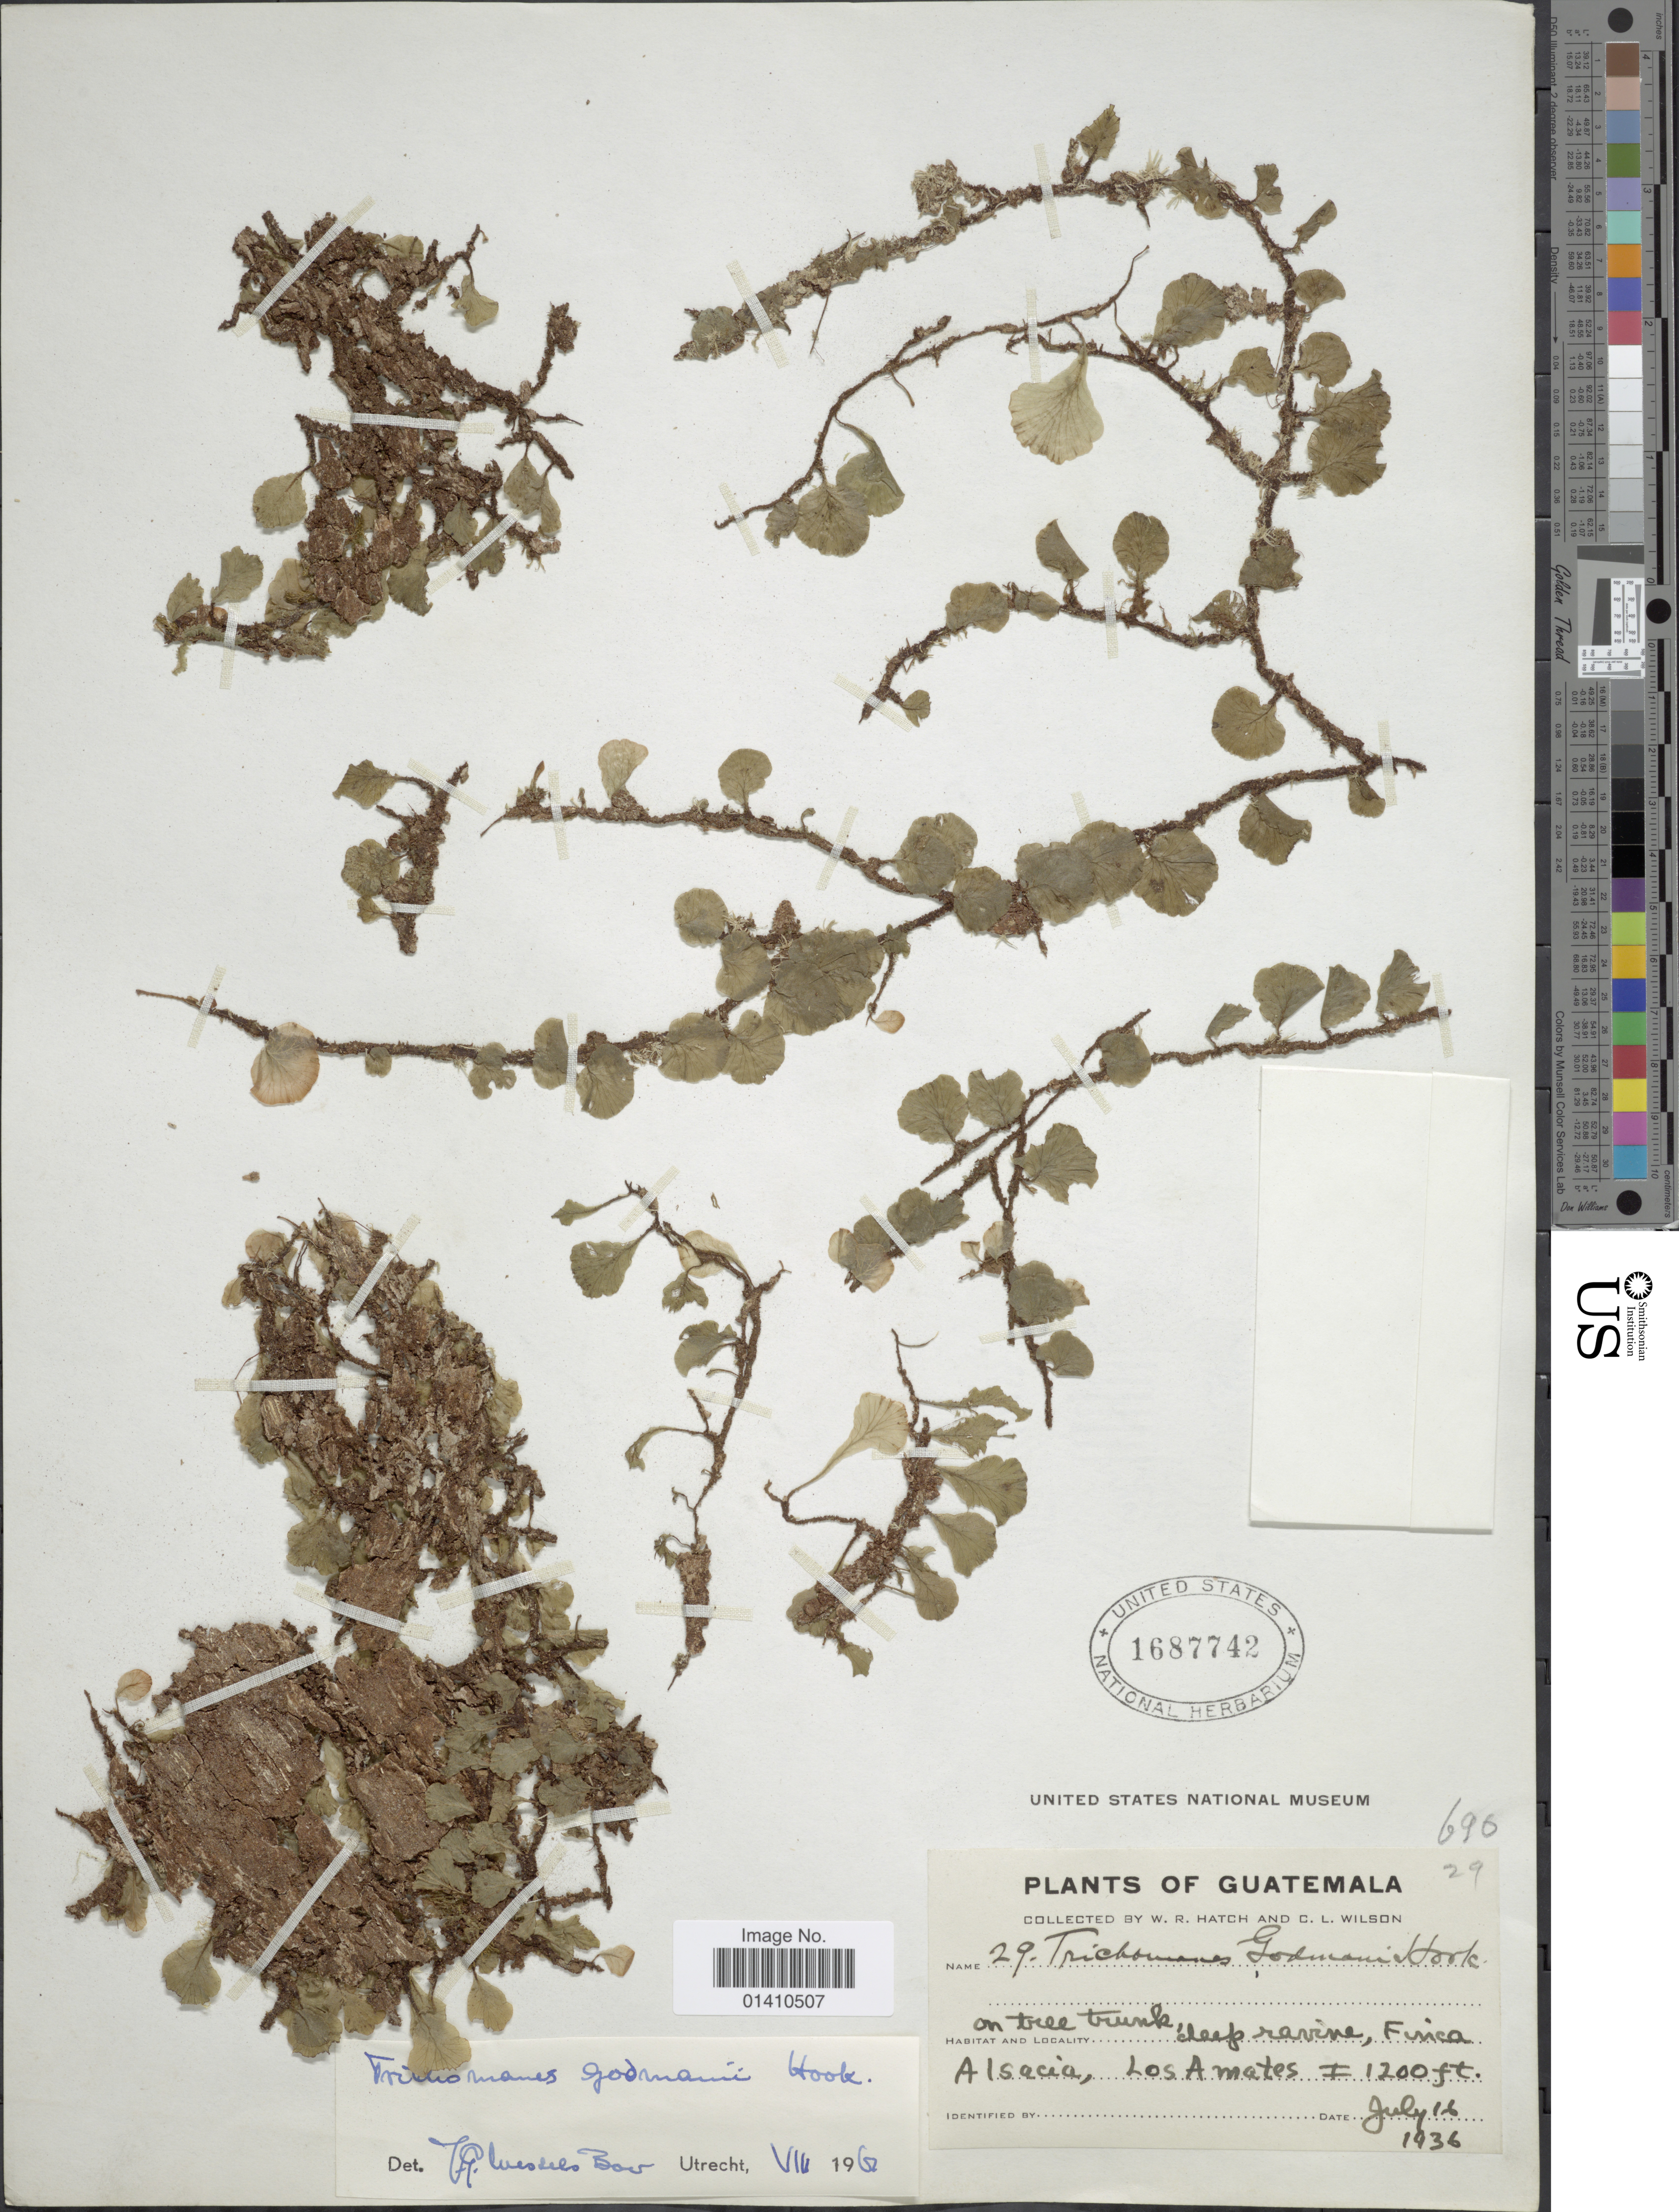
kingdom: Plantae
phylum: Tracheophyta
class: Polypodiopsida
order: Hymenophyllales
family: Hymenophyllaceae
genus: Didymoglossum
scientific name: Didymoglossum godmanii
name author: (Hook. ex Baker) Ebihara & Dubuisson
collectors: W. Hatch & C. L. Wilson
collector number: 29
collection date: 1936-07-16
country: Guatemala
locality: On tree trunk, deep ravine, Firica, Alsaciua, Los Amates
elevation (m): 366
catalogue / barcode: US 1687742